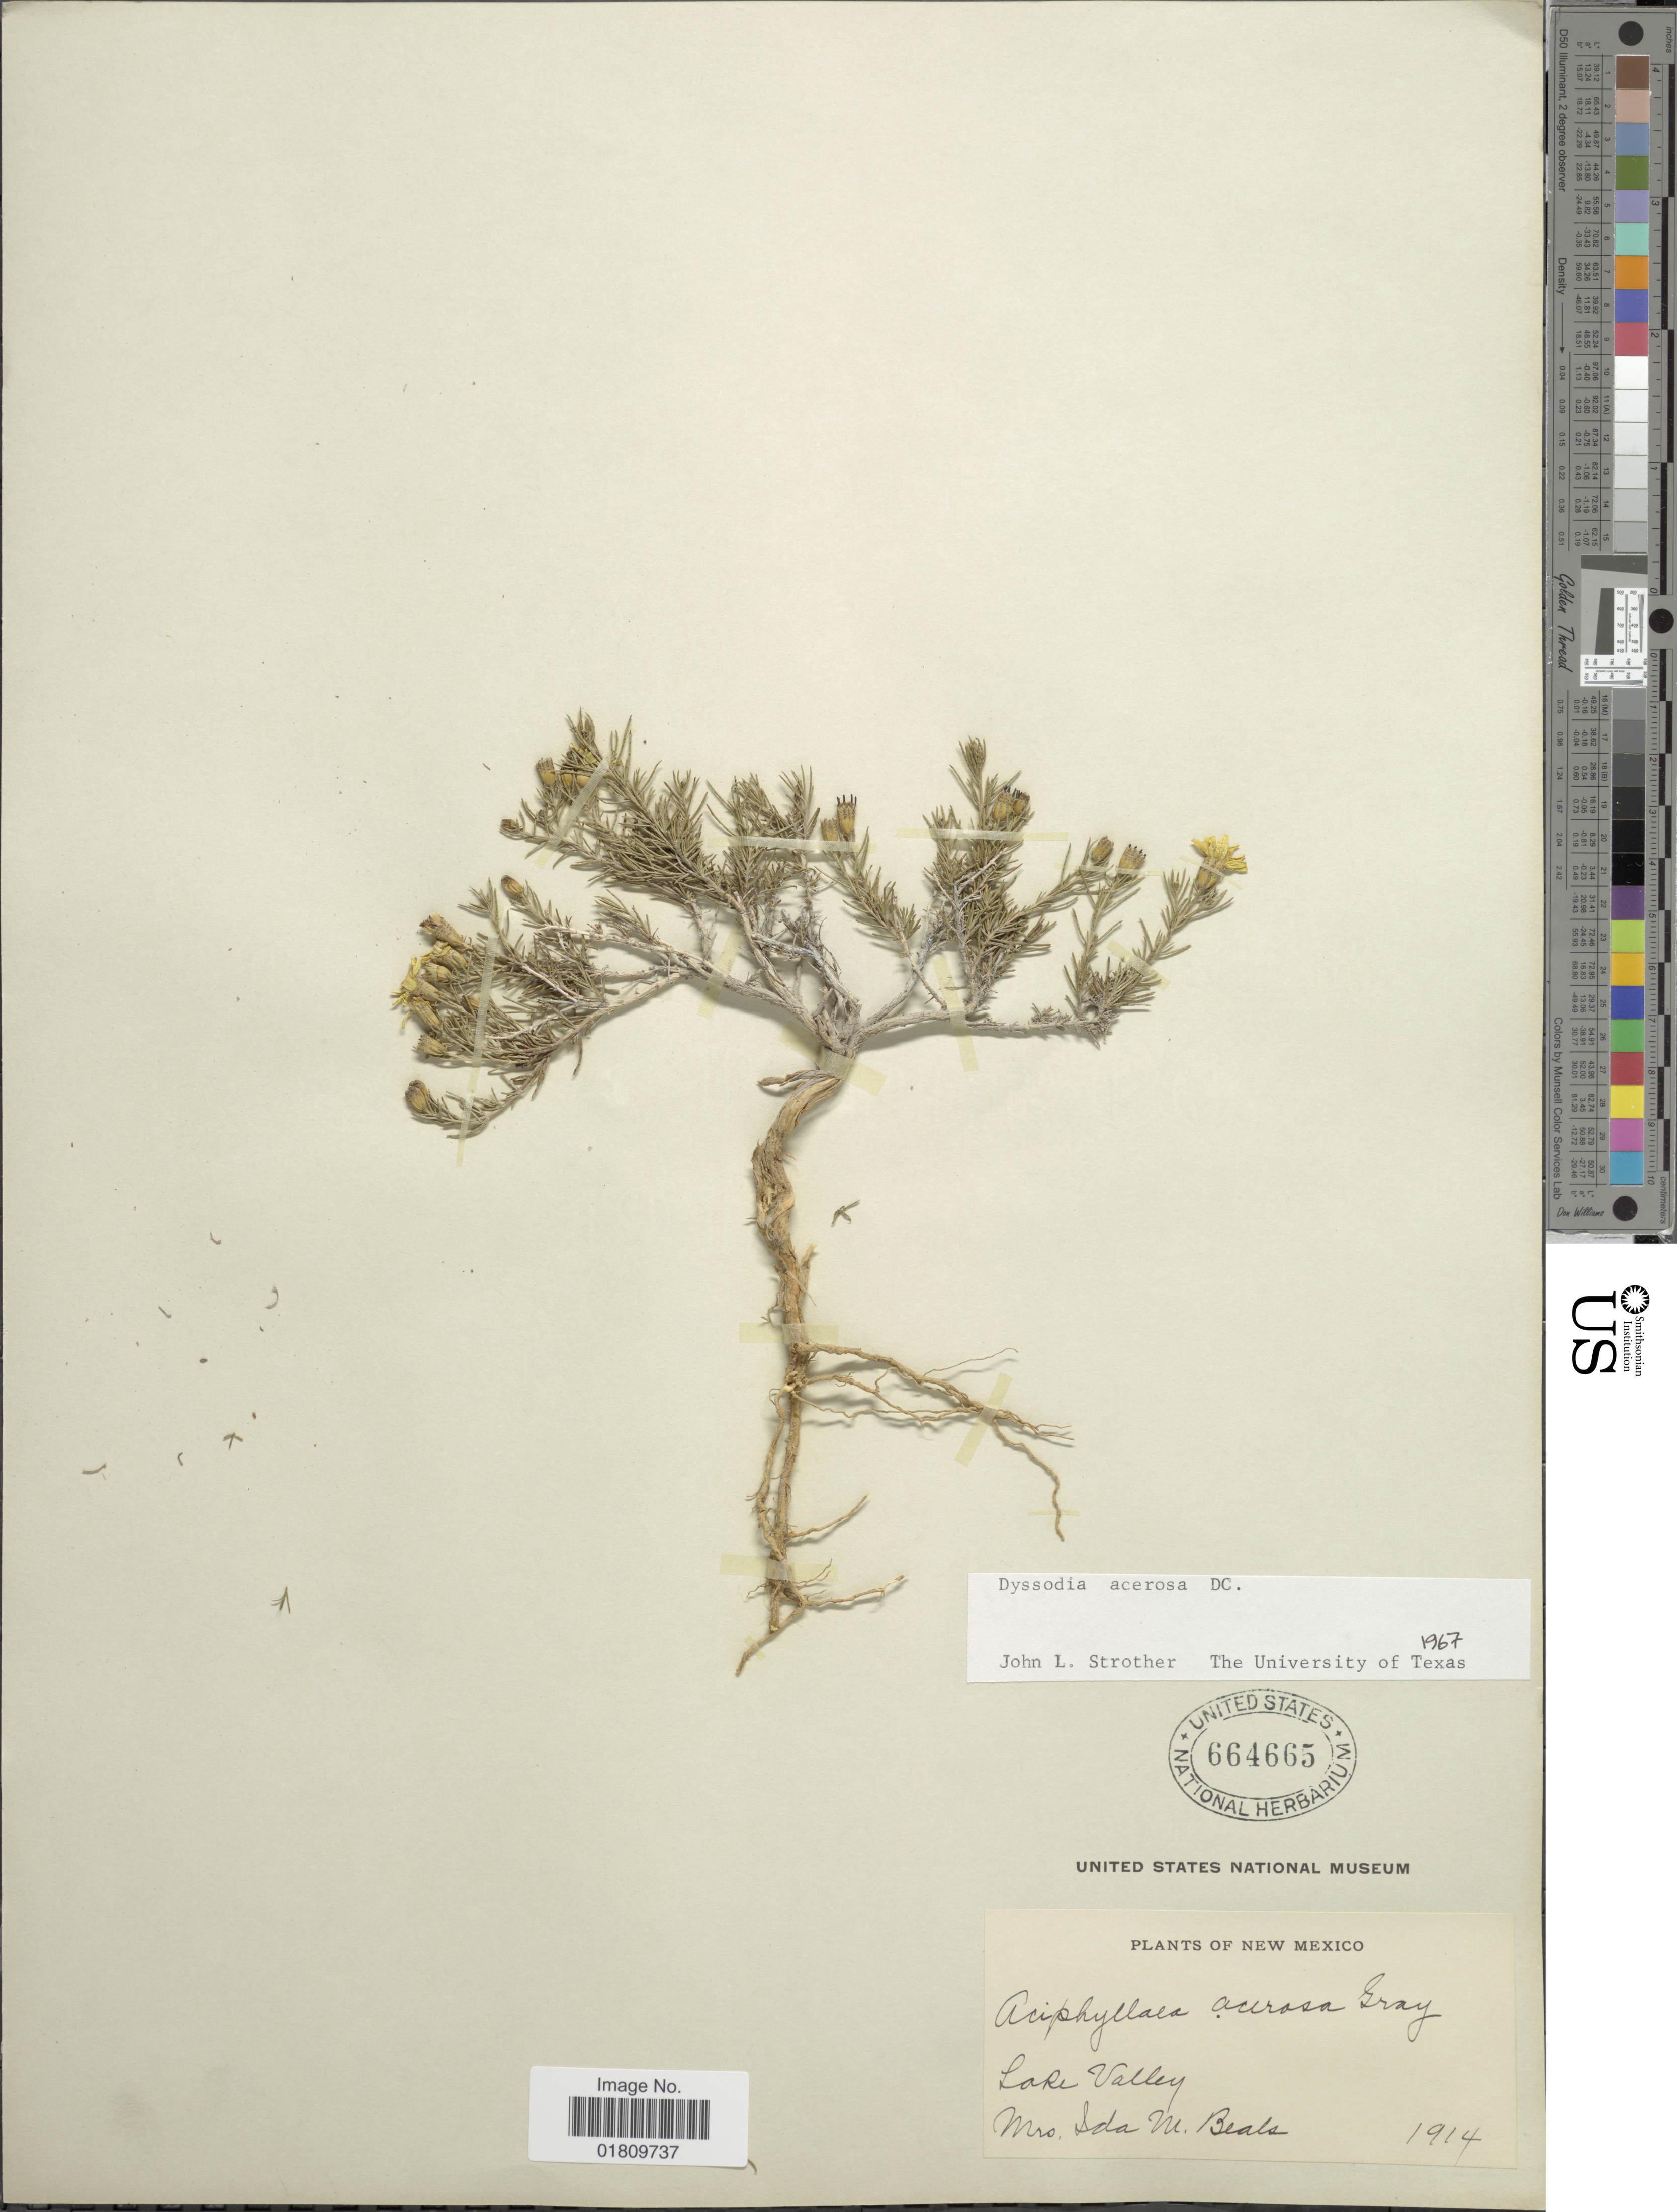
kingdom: Plantae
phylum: Tracheophyta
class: Magnoliopsida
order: Asterales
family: Asteraceae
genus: Thymophylla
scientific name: Thymophylla acerosa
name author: (DC.) Strother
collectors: I. M. Beals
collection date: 1914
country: United States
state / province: New Mexico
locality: Lake Valley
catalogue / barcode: US 664665